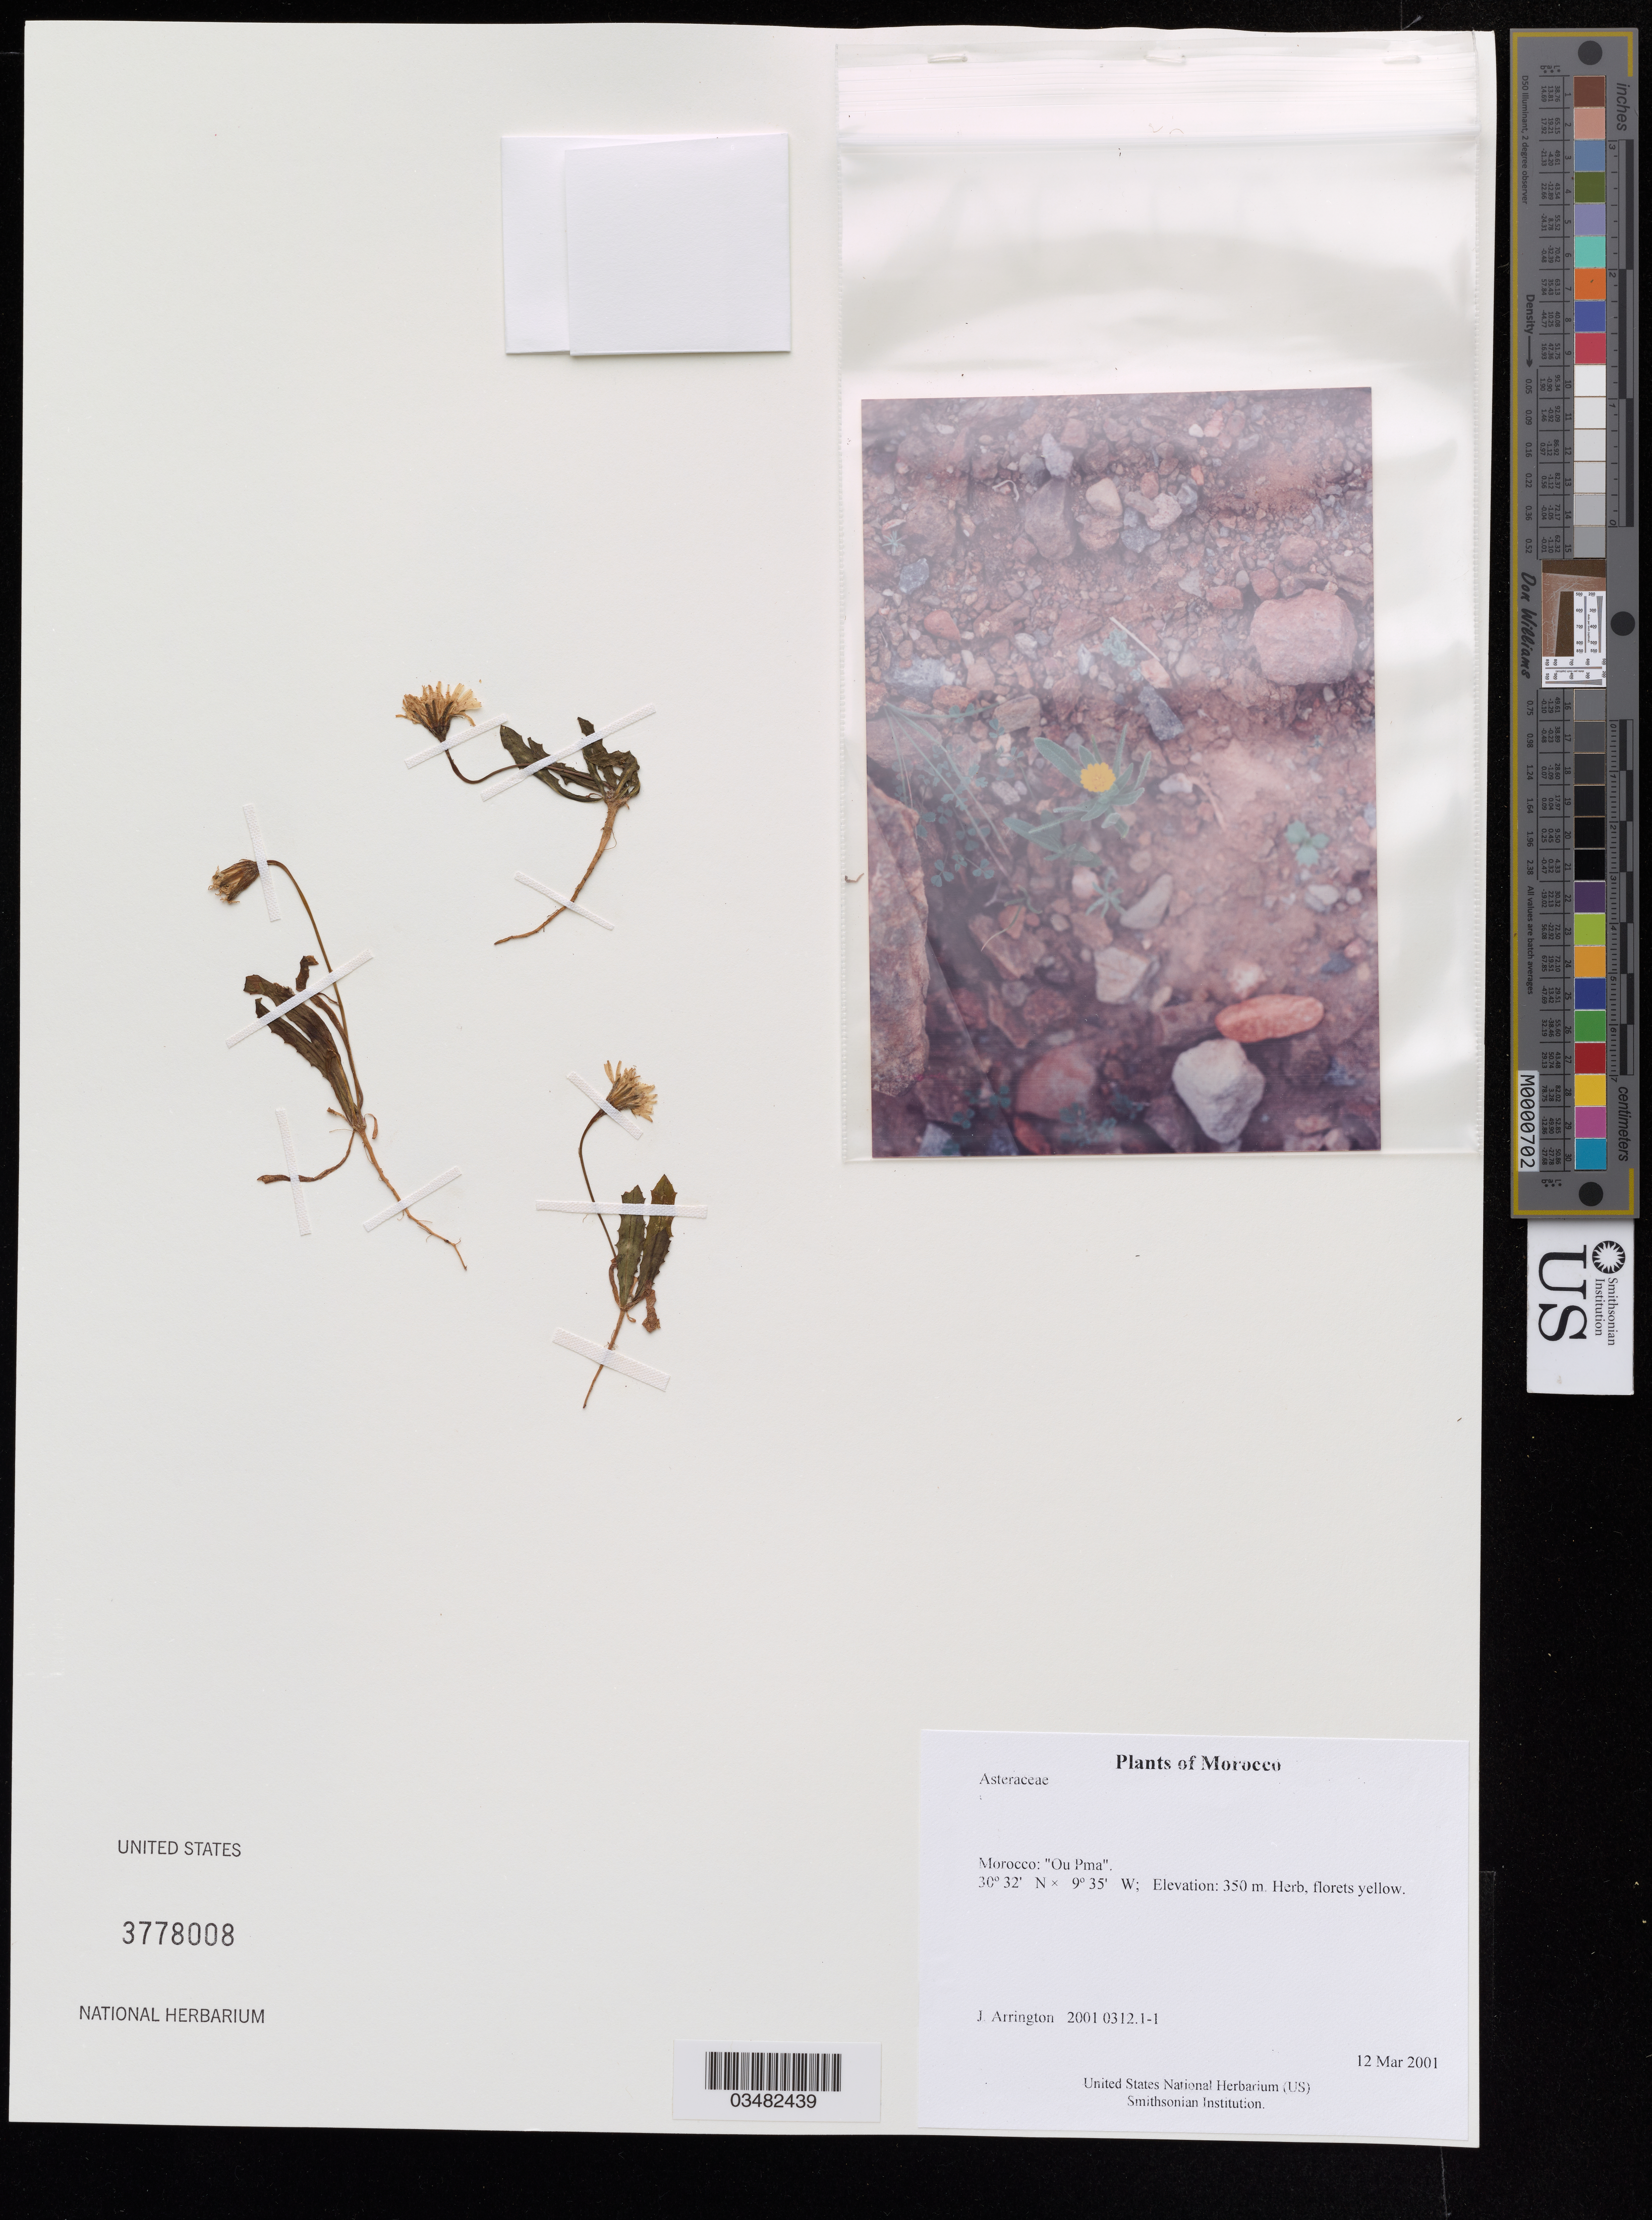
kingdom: Plantae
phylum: Tracheophyta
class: Magnoliopsida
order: Asterales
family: Asteraceae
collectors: J. Arrington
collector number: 2001 0312.1-1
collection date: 2001-03-12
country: Morocco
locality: "Ou Pma"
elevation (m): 350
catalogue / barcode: US 3778008